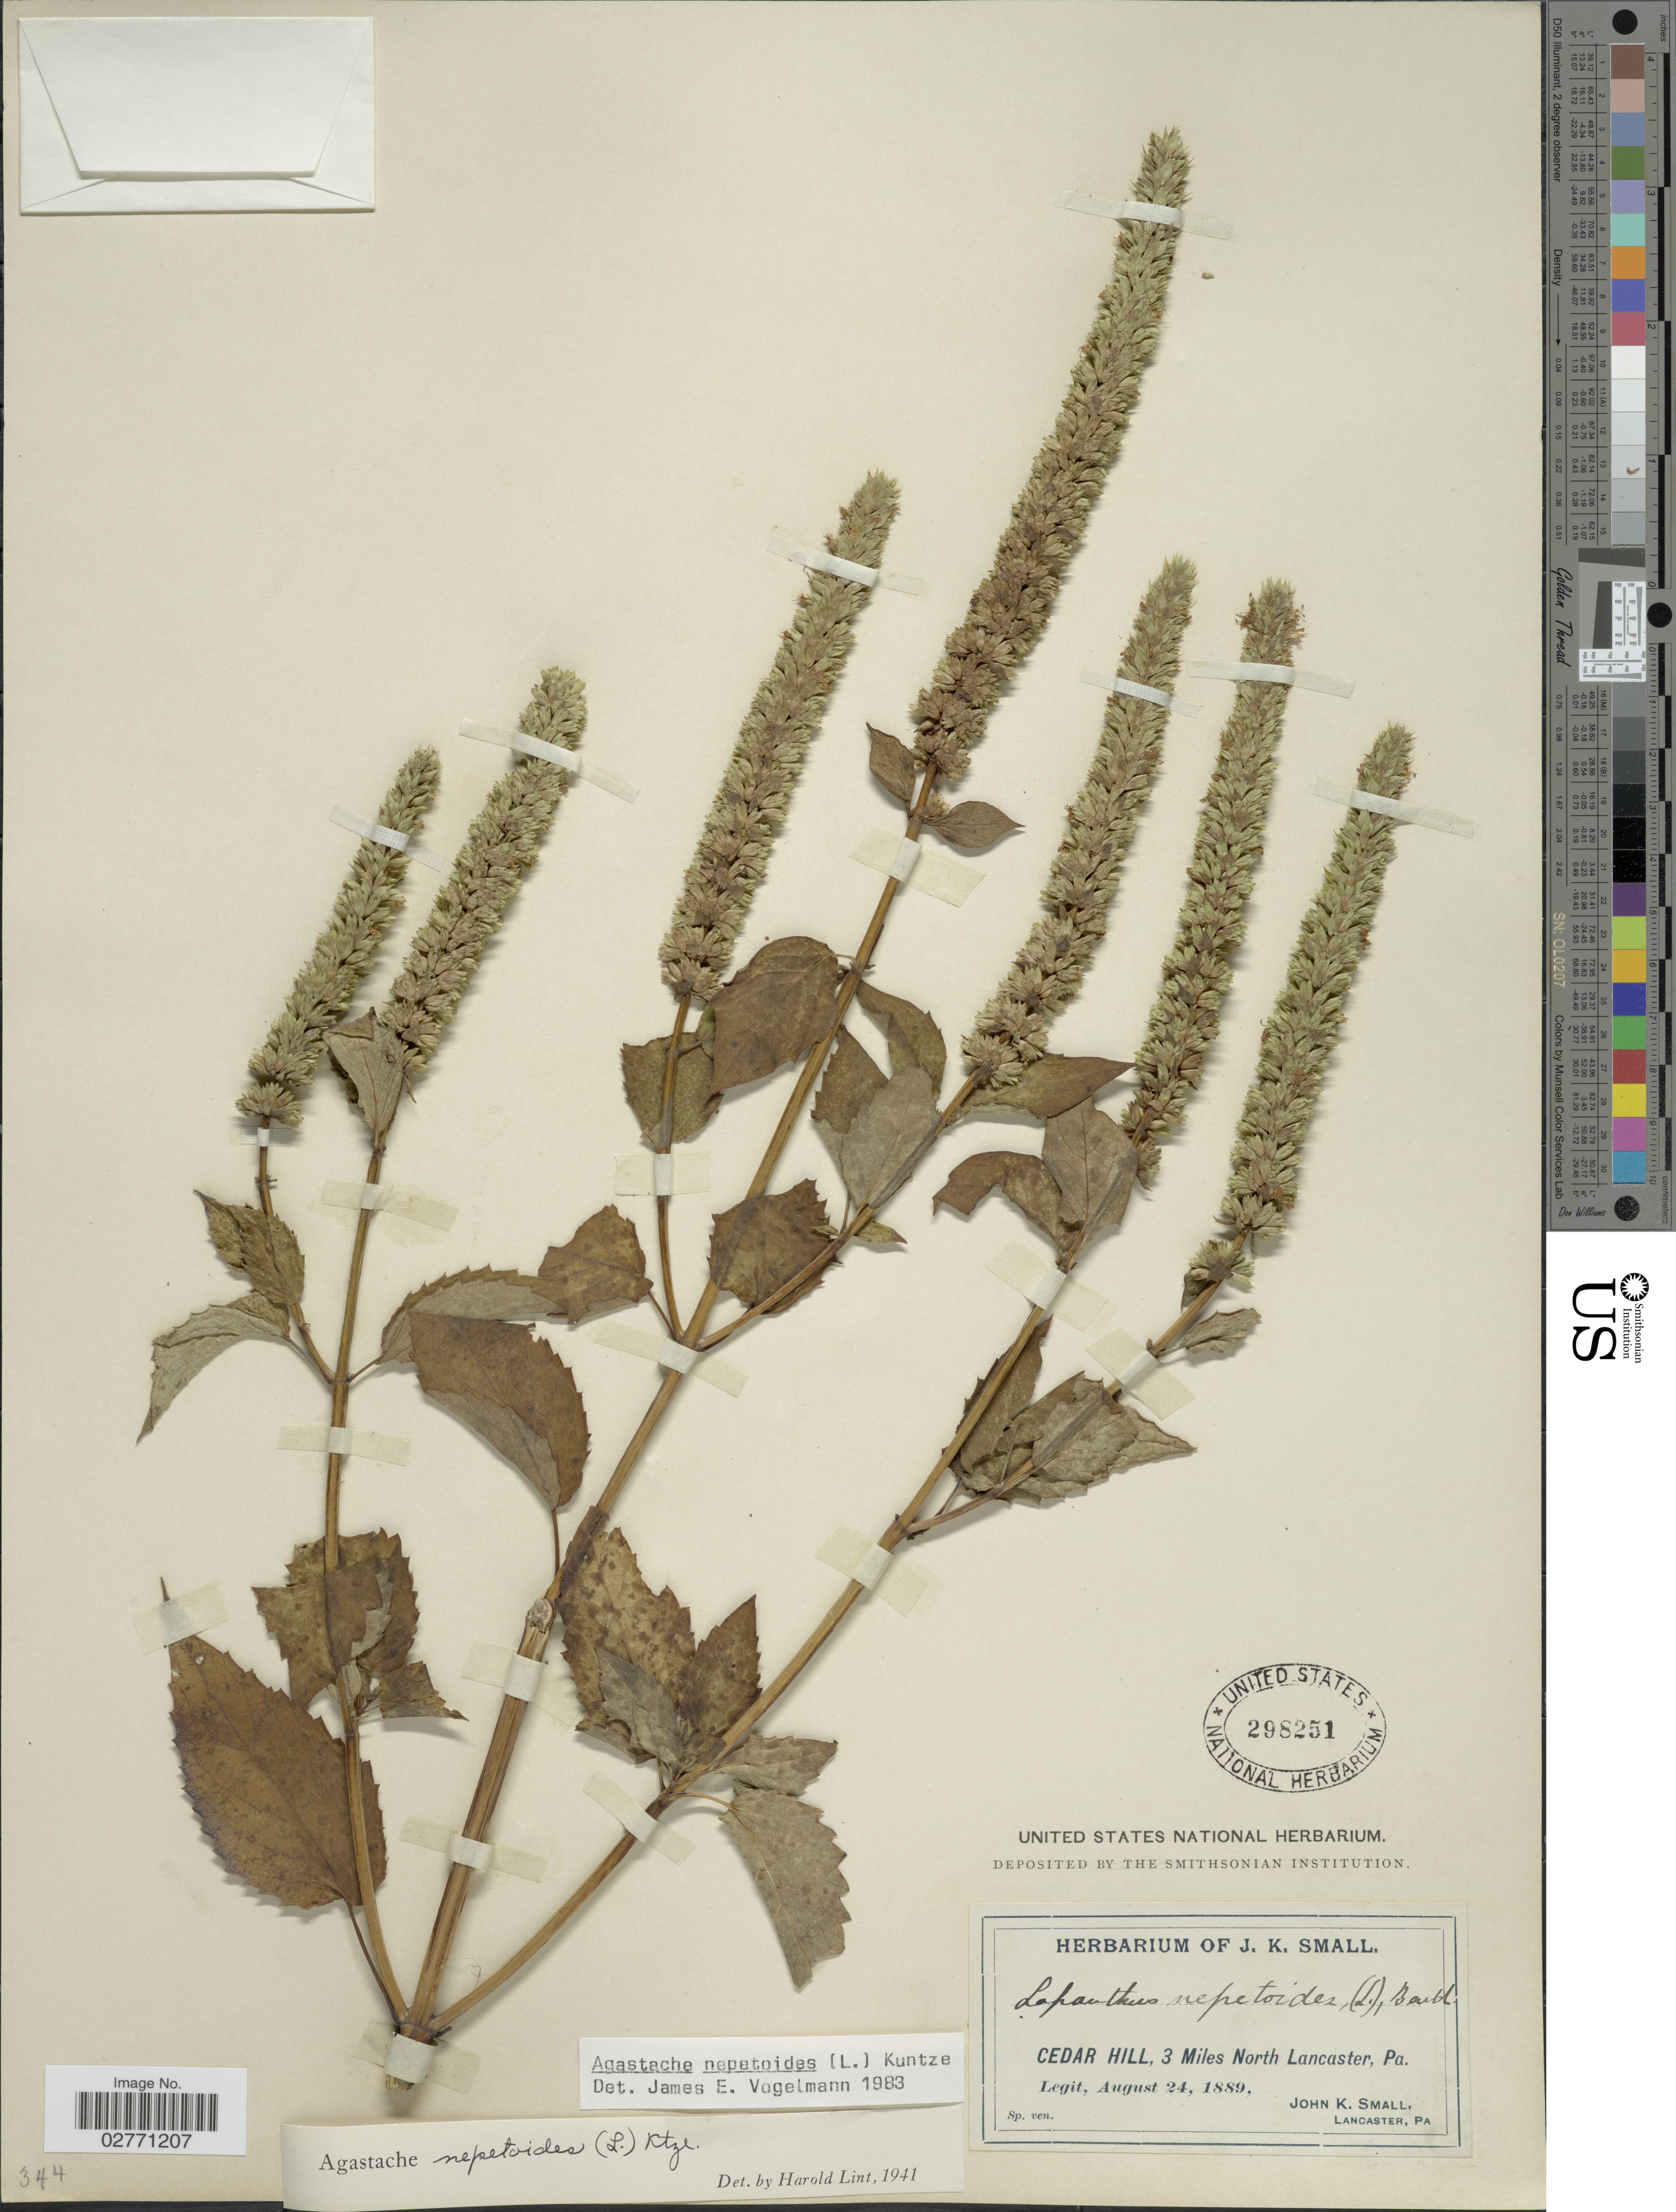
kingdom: Plantae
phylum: Tracheophyta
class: Magnoliopsida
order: Lamiales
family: Lamiaceae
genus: Agastache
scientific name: Agastache nepetoides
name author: (L.) Kuntze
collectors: J. K. Small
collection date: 1889-08-24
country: United States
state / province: Pennsylvania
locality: Cedar Hill, 3 Miles North Lancaster, Pa.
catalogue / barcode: US 298251